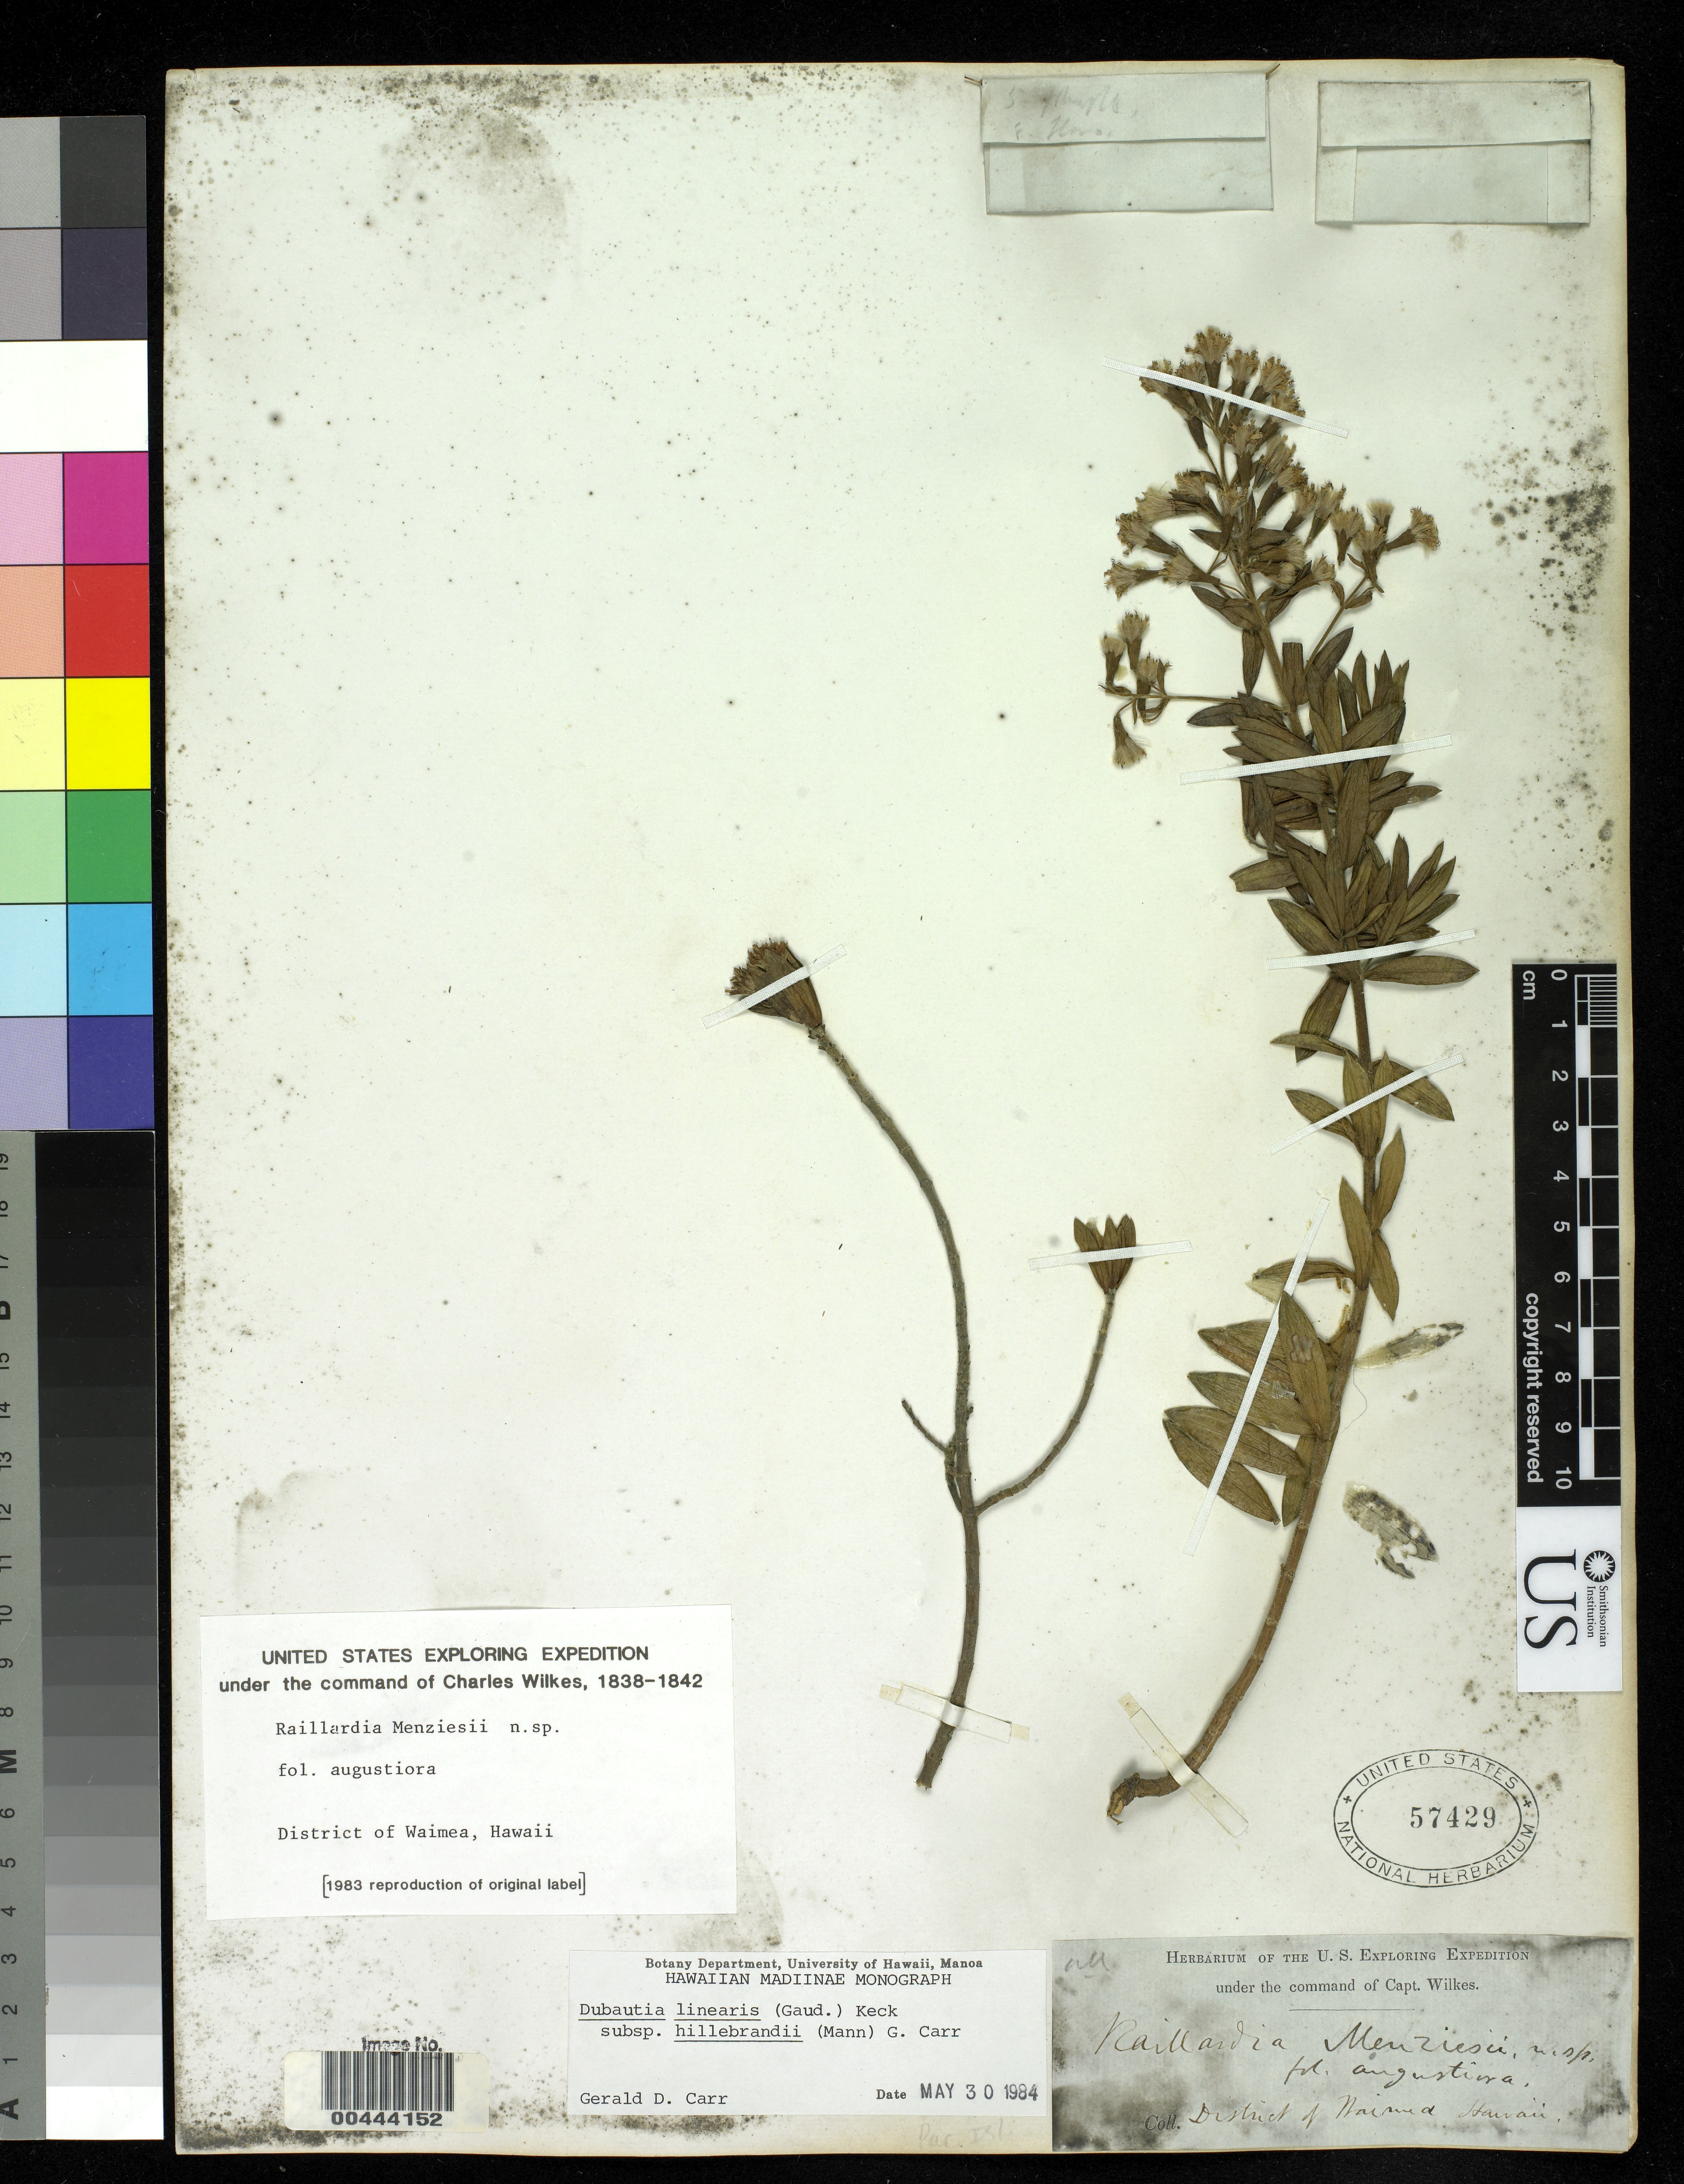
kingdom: Plantae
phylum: Tracheophyta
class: Magnoliopsida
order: Asterales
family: Asteraceae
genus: Dubautia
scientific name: Dubautia linearis subsp. hillebrandii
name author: (H. Mann) G.D. Carr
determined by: Carr, G. D.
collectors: Wilkes Explor. Exped.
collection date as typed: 1838 to -- --- 1842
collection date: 1838/1842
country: United States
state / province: Hawaii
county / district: Hawaii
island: Hawaii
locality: District of Waimea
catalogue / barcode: US 57429